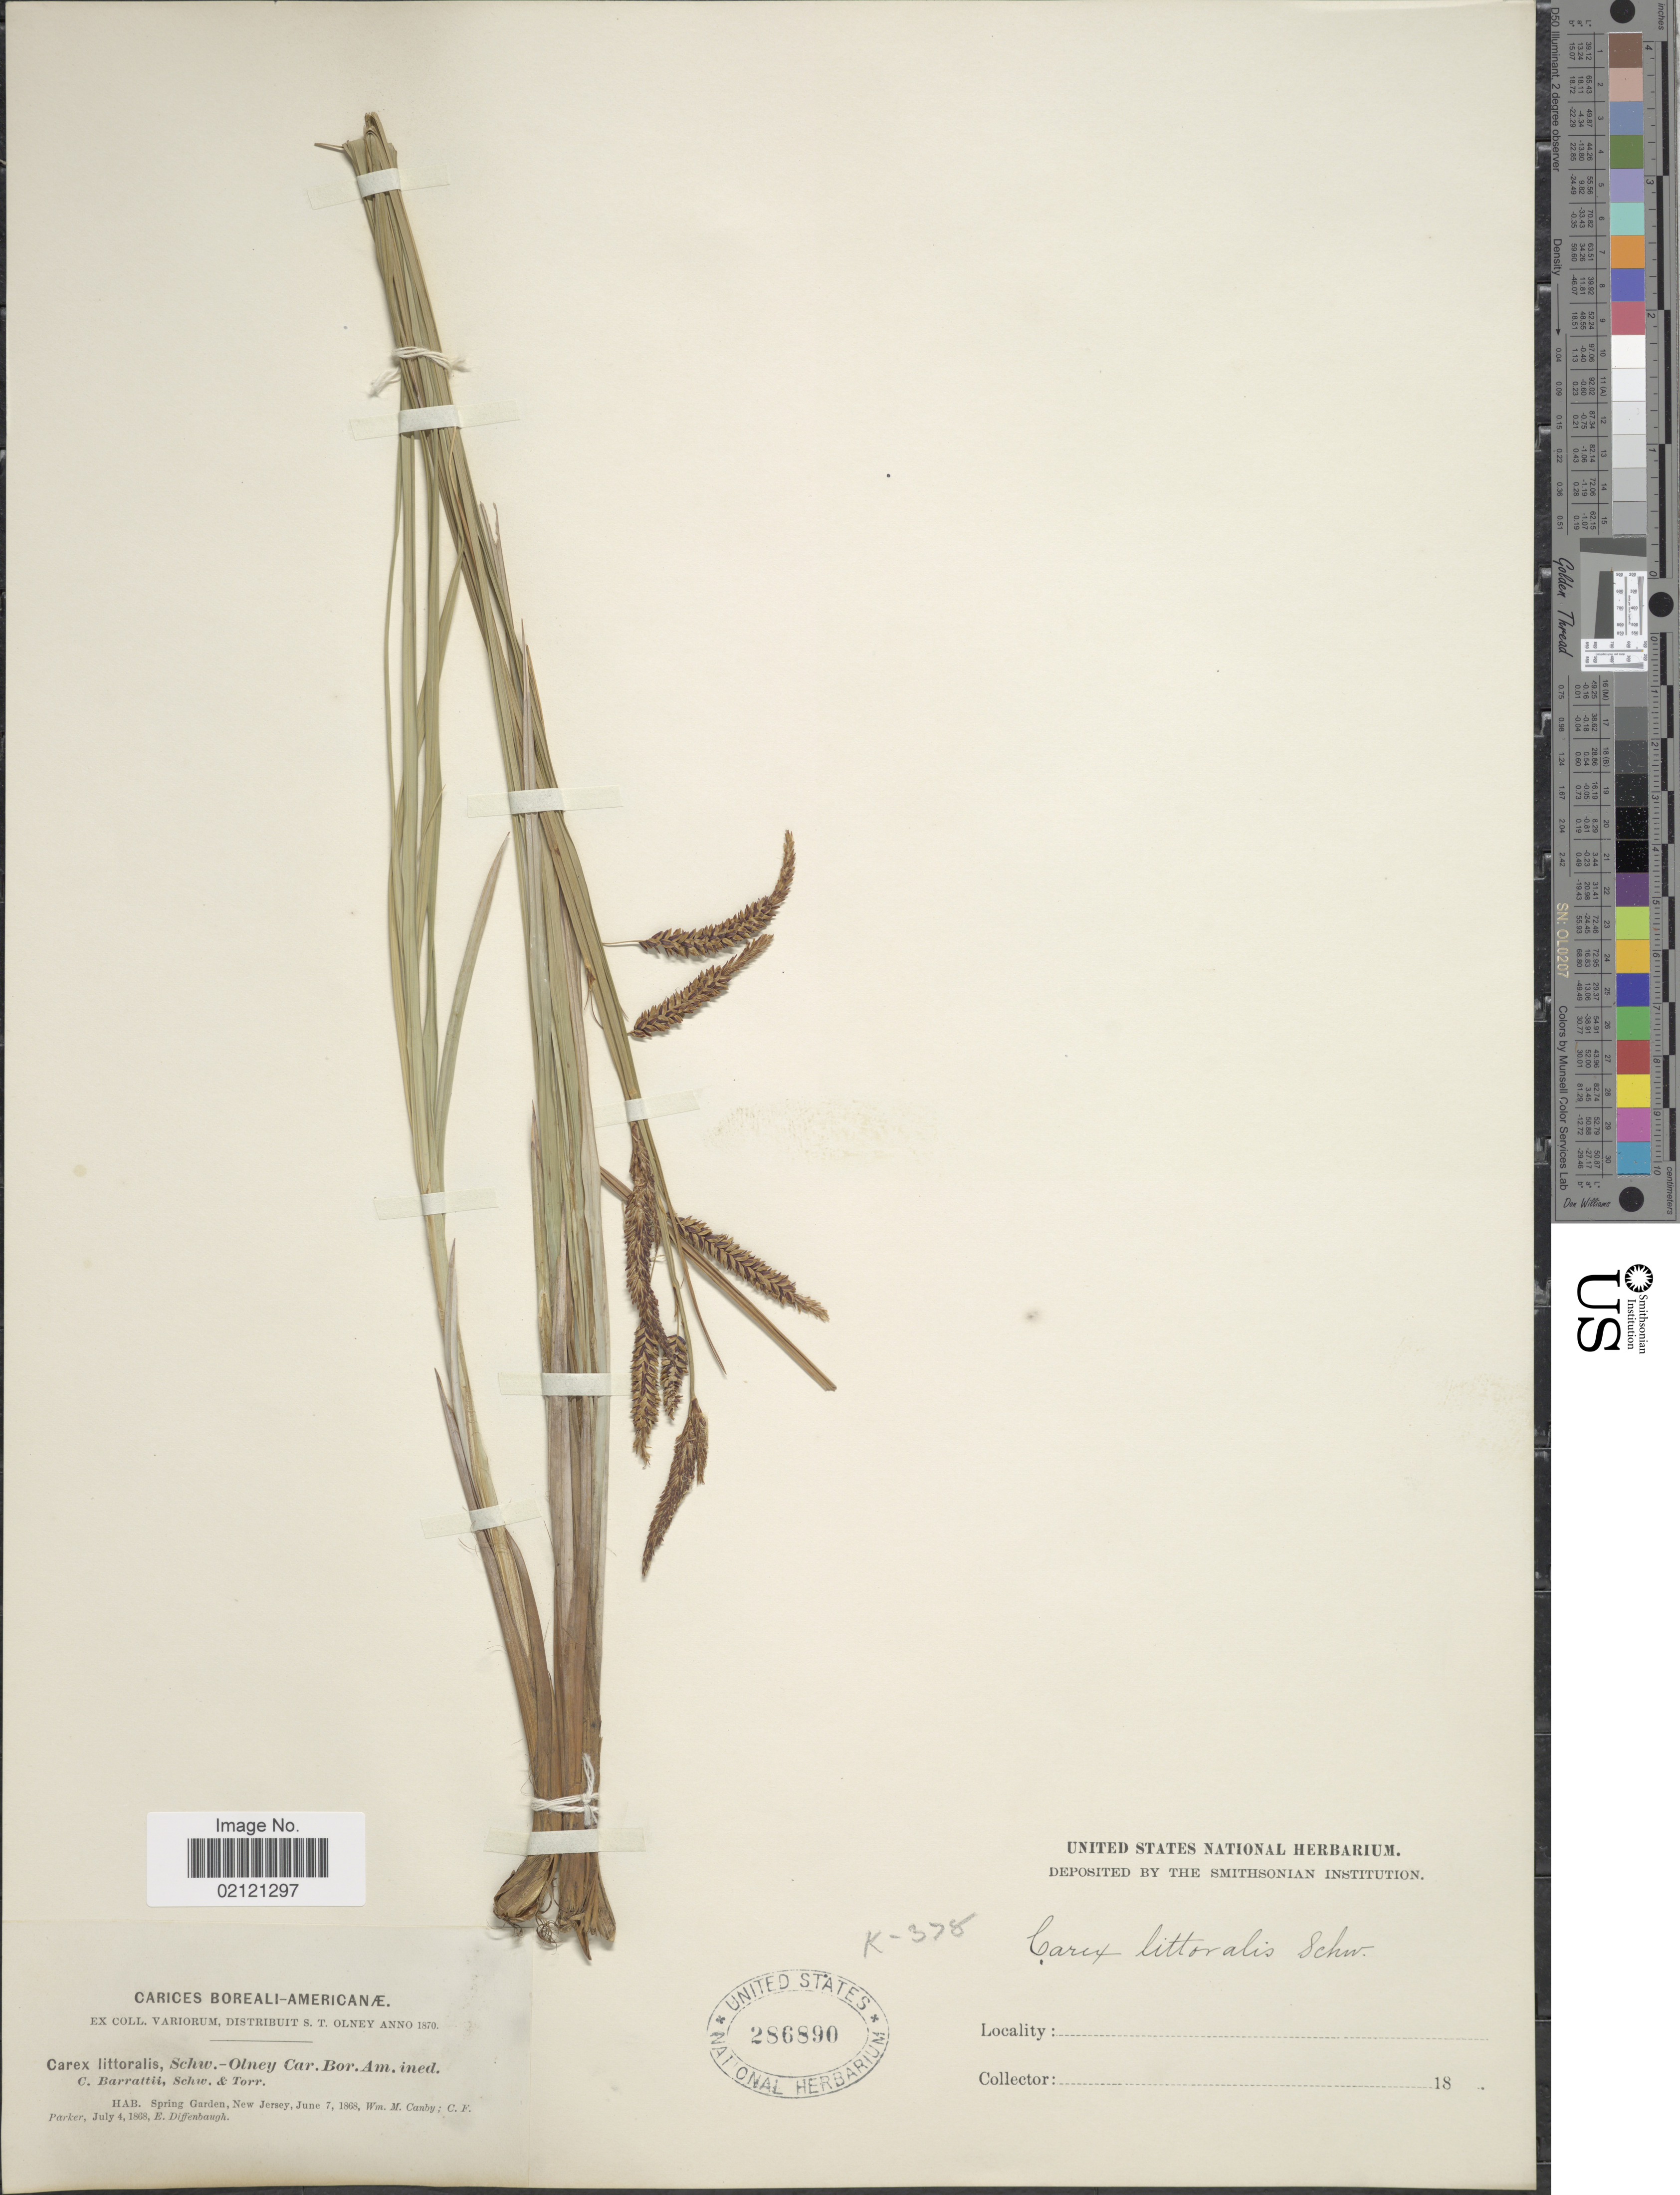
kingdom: Plantae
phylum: Tracheophyta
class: Liliopsida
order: Poales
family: Cyperaceae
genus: Carex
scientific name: Carex barrattii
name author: Torr. ex Schwein.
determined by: Strong, Mark T., (BOT), Smithsonian Institution - National Museum of Natural History (UNITED STATES)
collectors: W. M. Canby, C. F. Parker & E. Diffenbaugh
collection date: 1868-06-07/1868-07-04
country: United States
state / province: New Jersey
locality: Spring Garden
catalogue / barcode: US 286890